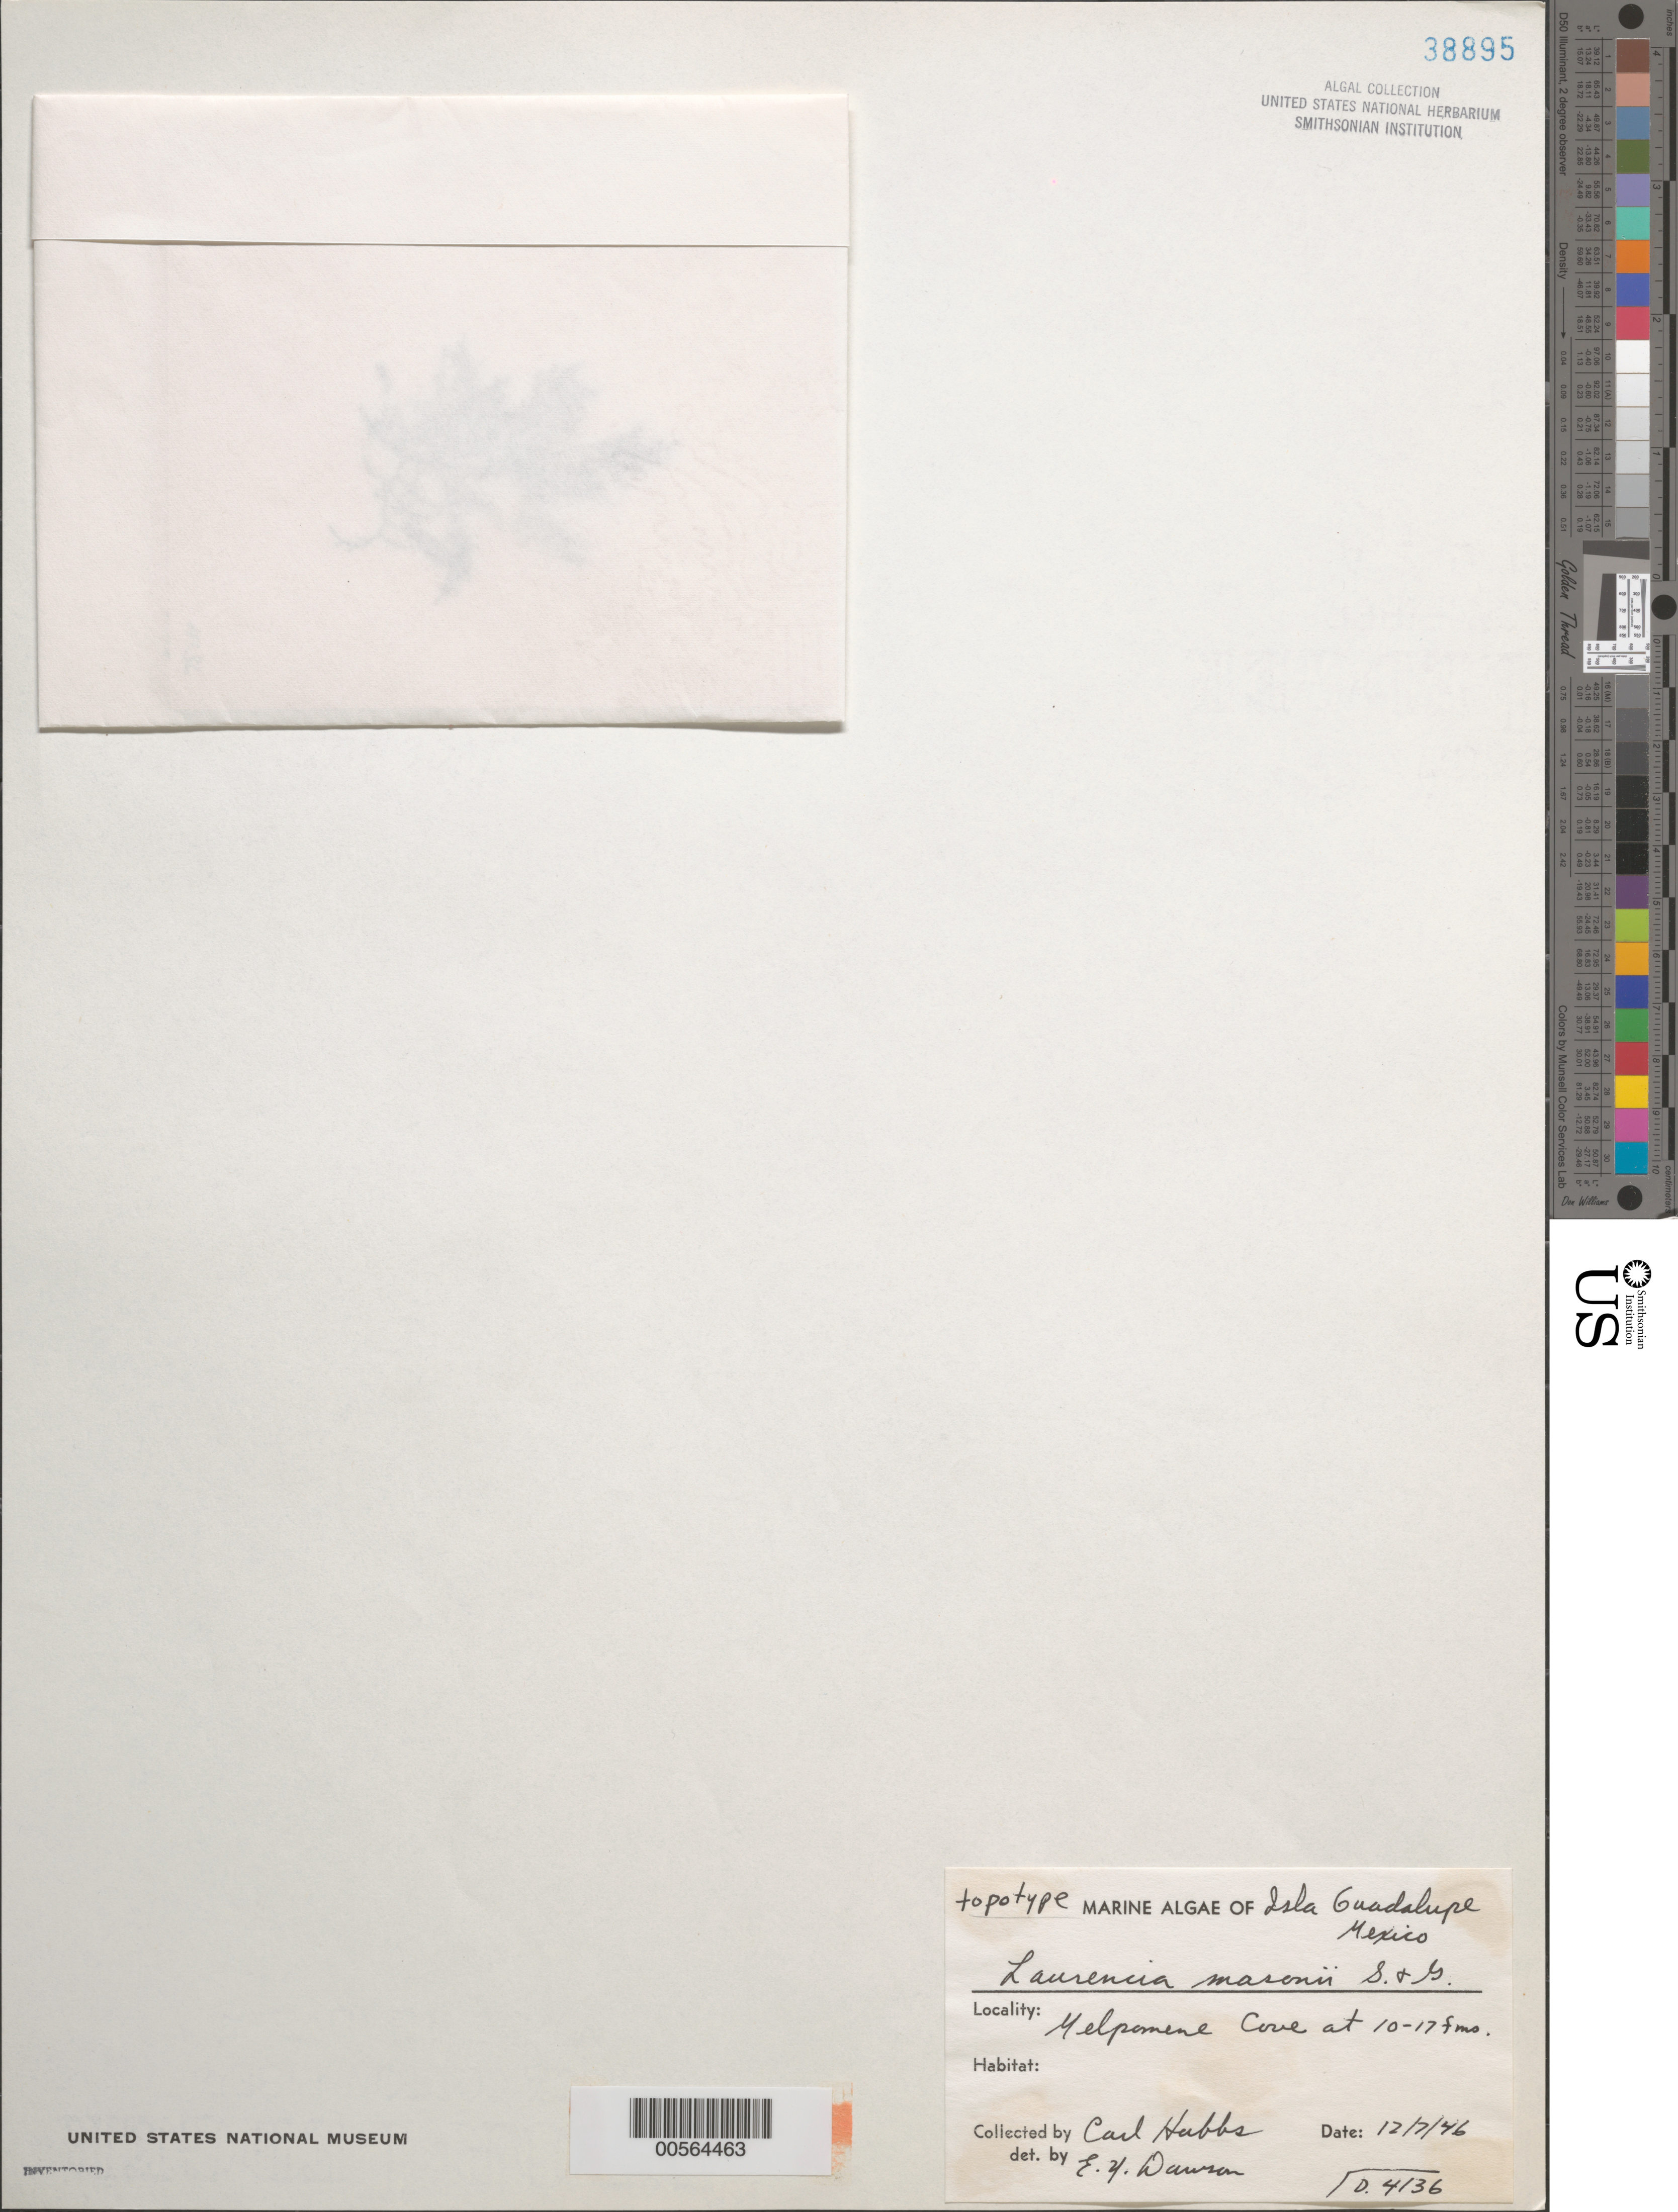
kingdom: Plantae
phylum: Rhodophyta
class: Florideophyceae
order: Ceramiales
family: Rhodomelaceae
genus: Laurencia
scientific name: Laurencia masonii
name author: Setch. & N.L. Gardner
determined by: Dawson, E. Y.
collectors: C. Hubbs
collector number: EYD 4136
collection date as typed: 07 Dec 1946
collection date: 1946-12-07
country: Mexico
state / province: Baja California Norte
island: Isla Guadalupe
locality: Melpomene Cove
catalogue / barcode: US 38895